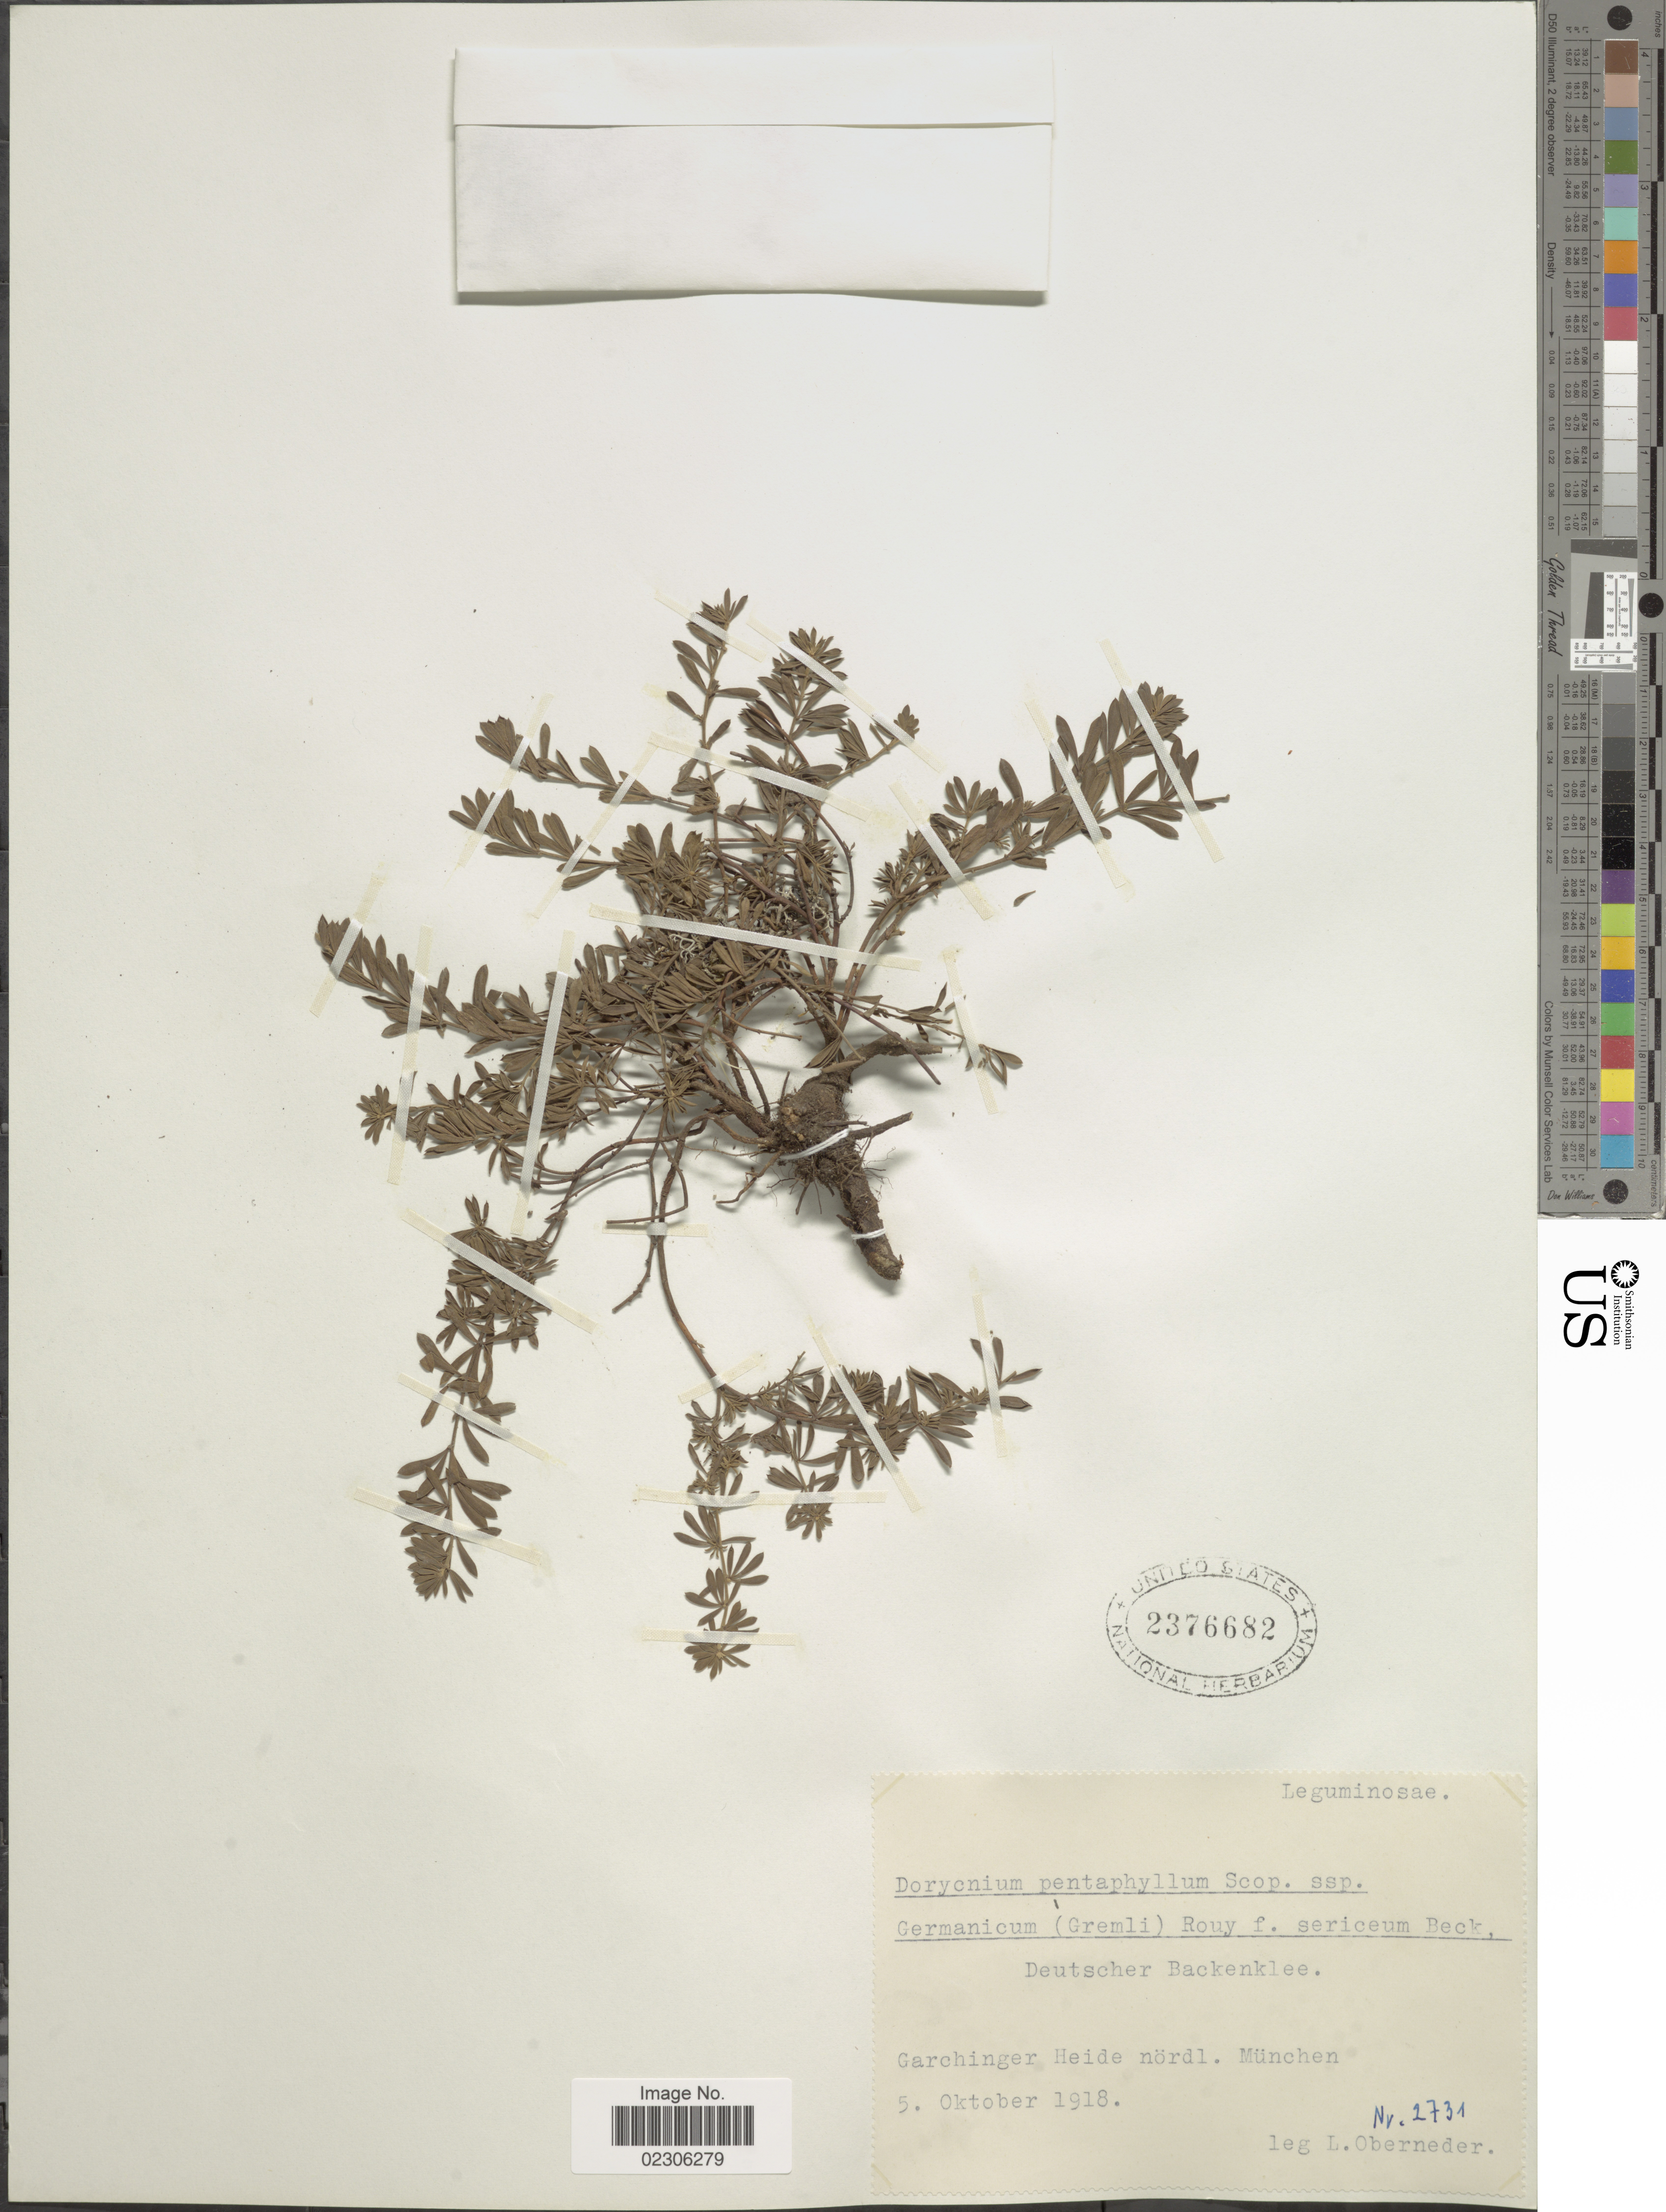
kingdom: Plantae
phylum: Tracheophyta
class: Magnoliopsida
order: Fabales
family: Fabaceae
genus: Dorycnium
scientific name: Dorycnium pentaphyllum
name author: Scop.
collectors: L. Oberneder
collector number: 2731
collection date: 1918-10-05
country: Germany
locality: Deutscher Backenklee, Garchinger Heide nordl., Munchen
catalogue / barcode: US 2376682